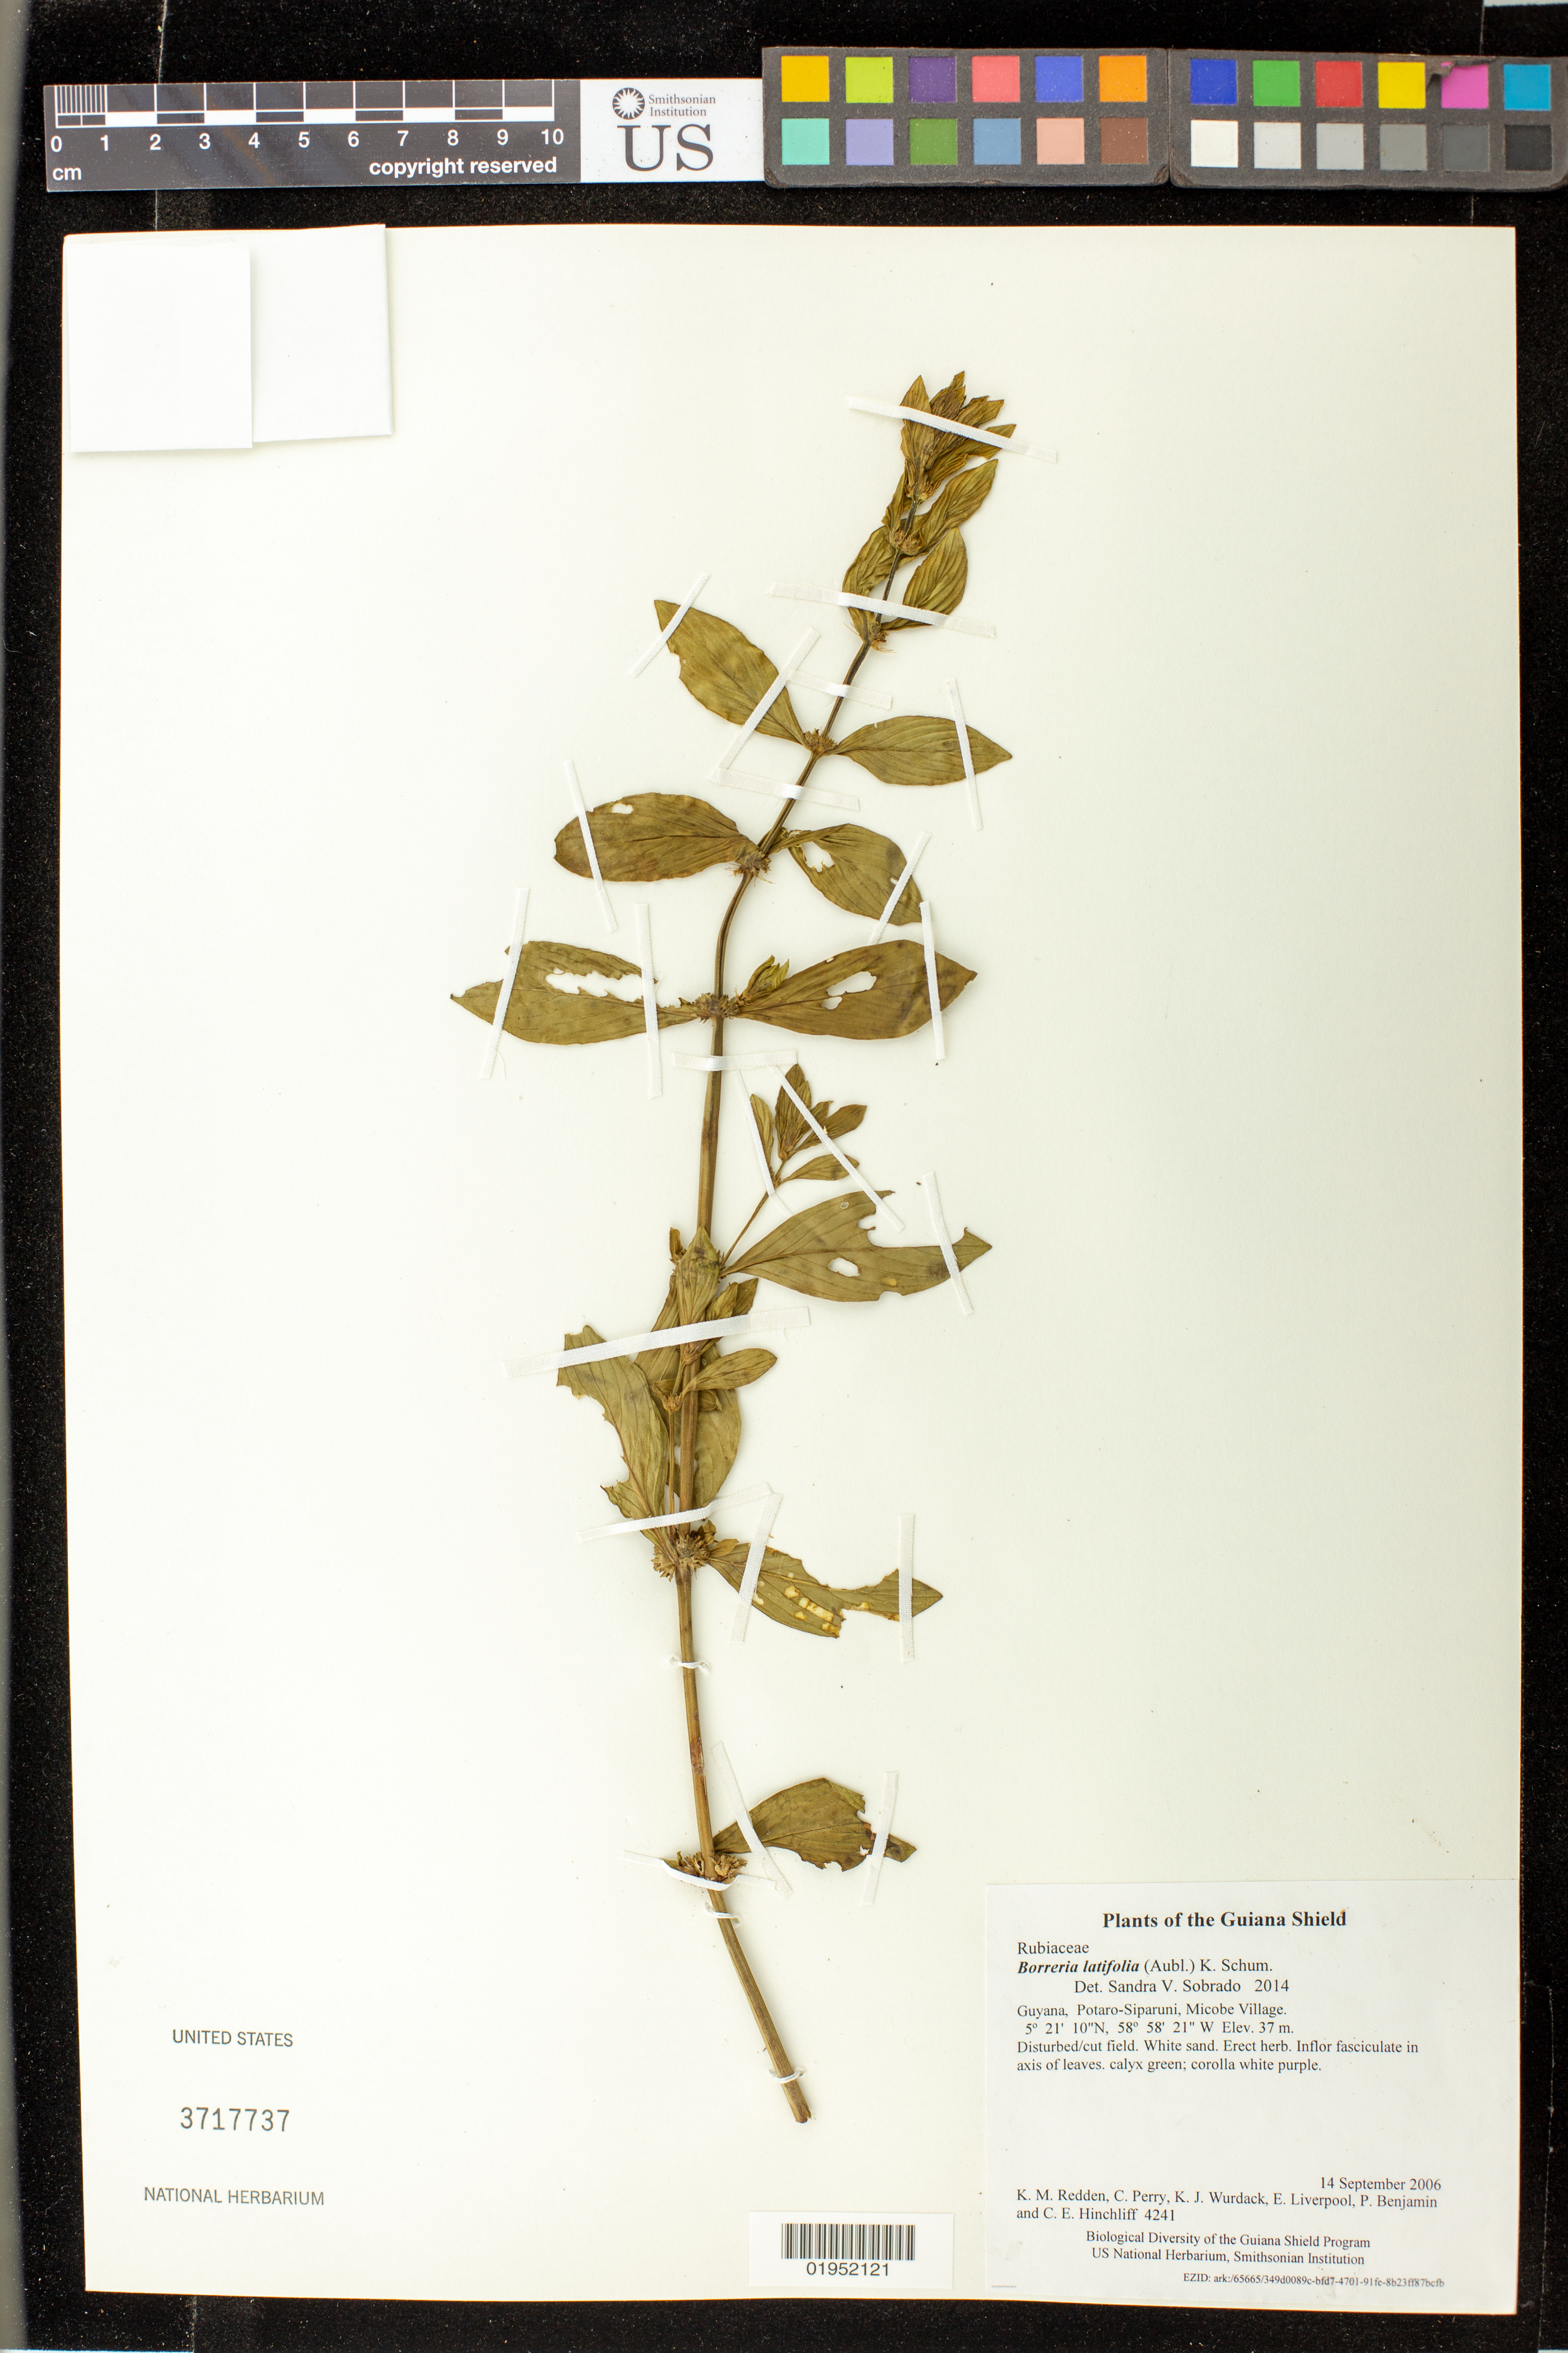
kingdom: Plantae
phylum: Tracheophyta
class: Magnoliopsida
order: Gentianales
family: Rubiaceae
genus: Borreria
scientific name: Borreria latifolia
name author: (Aubl.) K. Schum.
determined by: Sobrado, S. V.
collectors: K. M. Redden, C. Perry, K. Wurdack, E. Liverpool, P. Benjamin & C. E. Hinchliff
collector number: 4241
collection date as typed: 14 September 2006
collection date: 2006-09-14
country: Guyana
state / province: Potaro-Siparuni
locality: Micobe Village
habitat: Disturbed/cut field. White sand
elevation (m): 37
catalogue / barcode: US 3717737